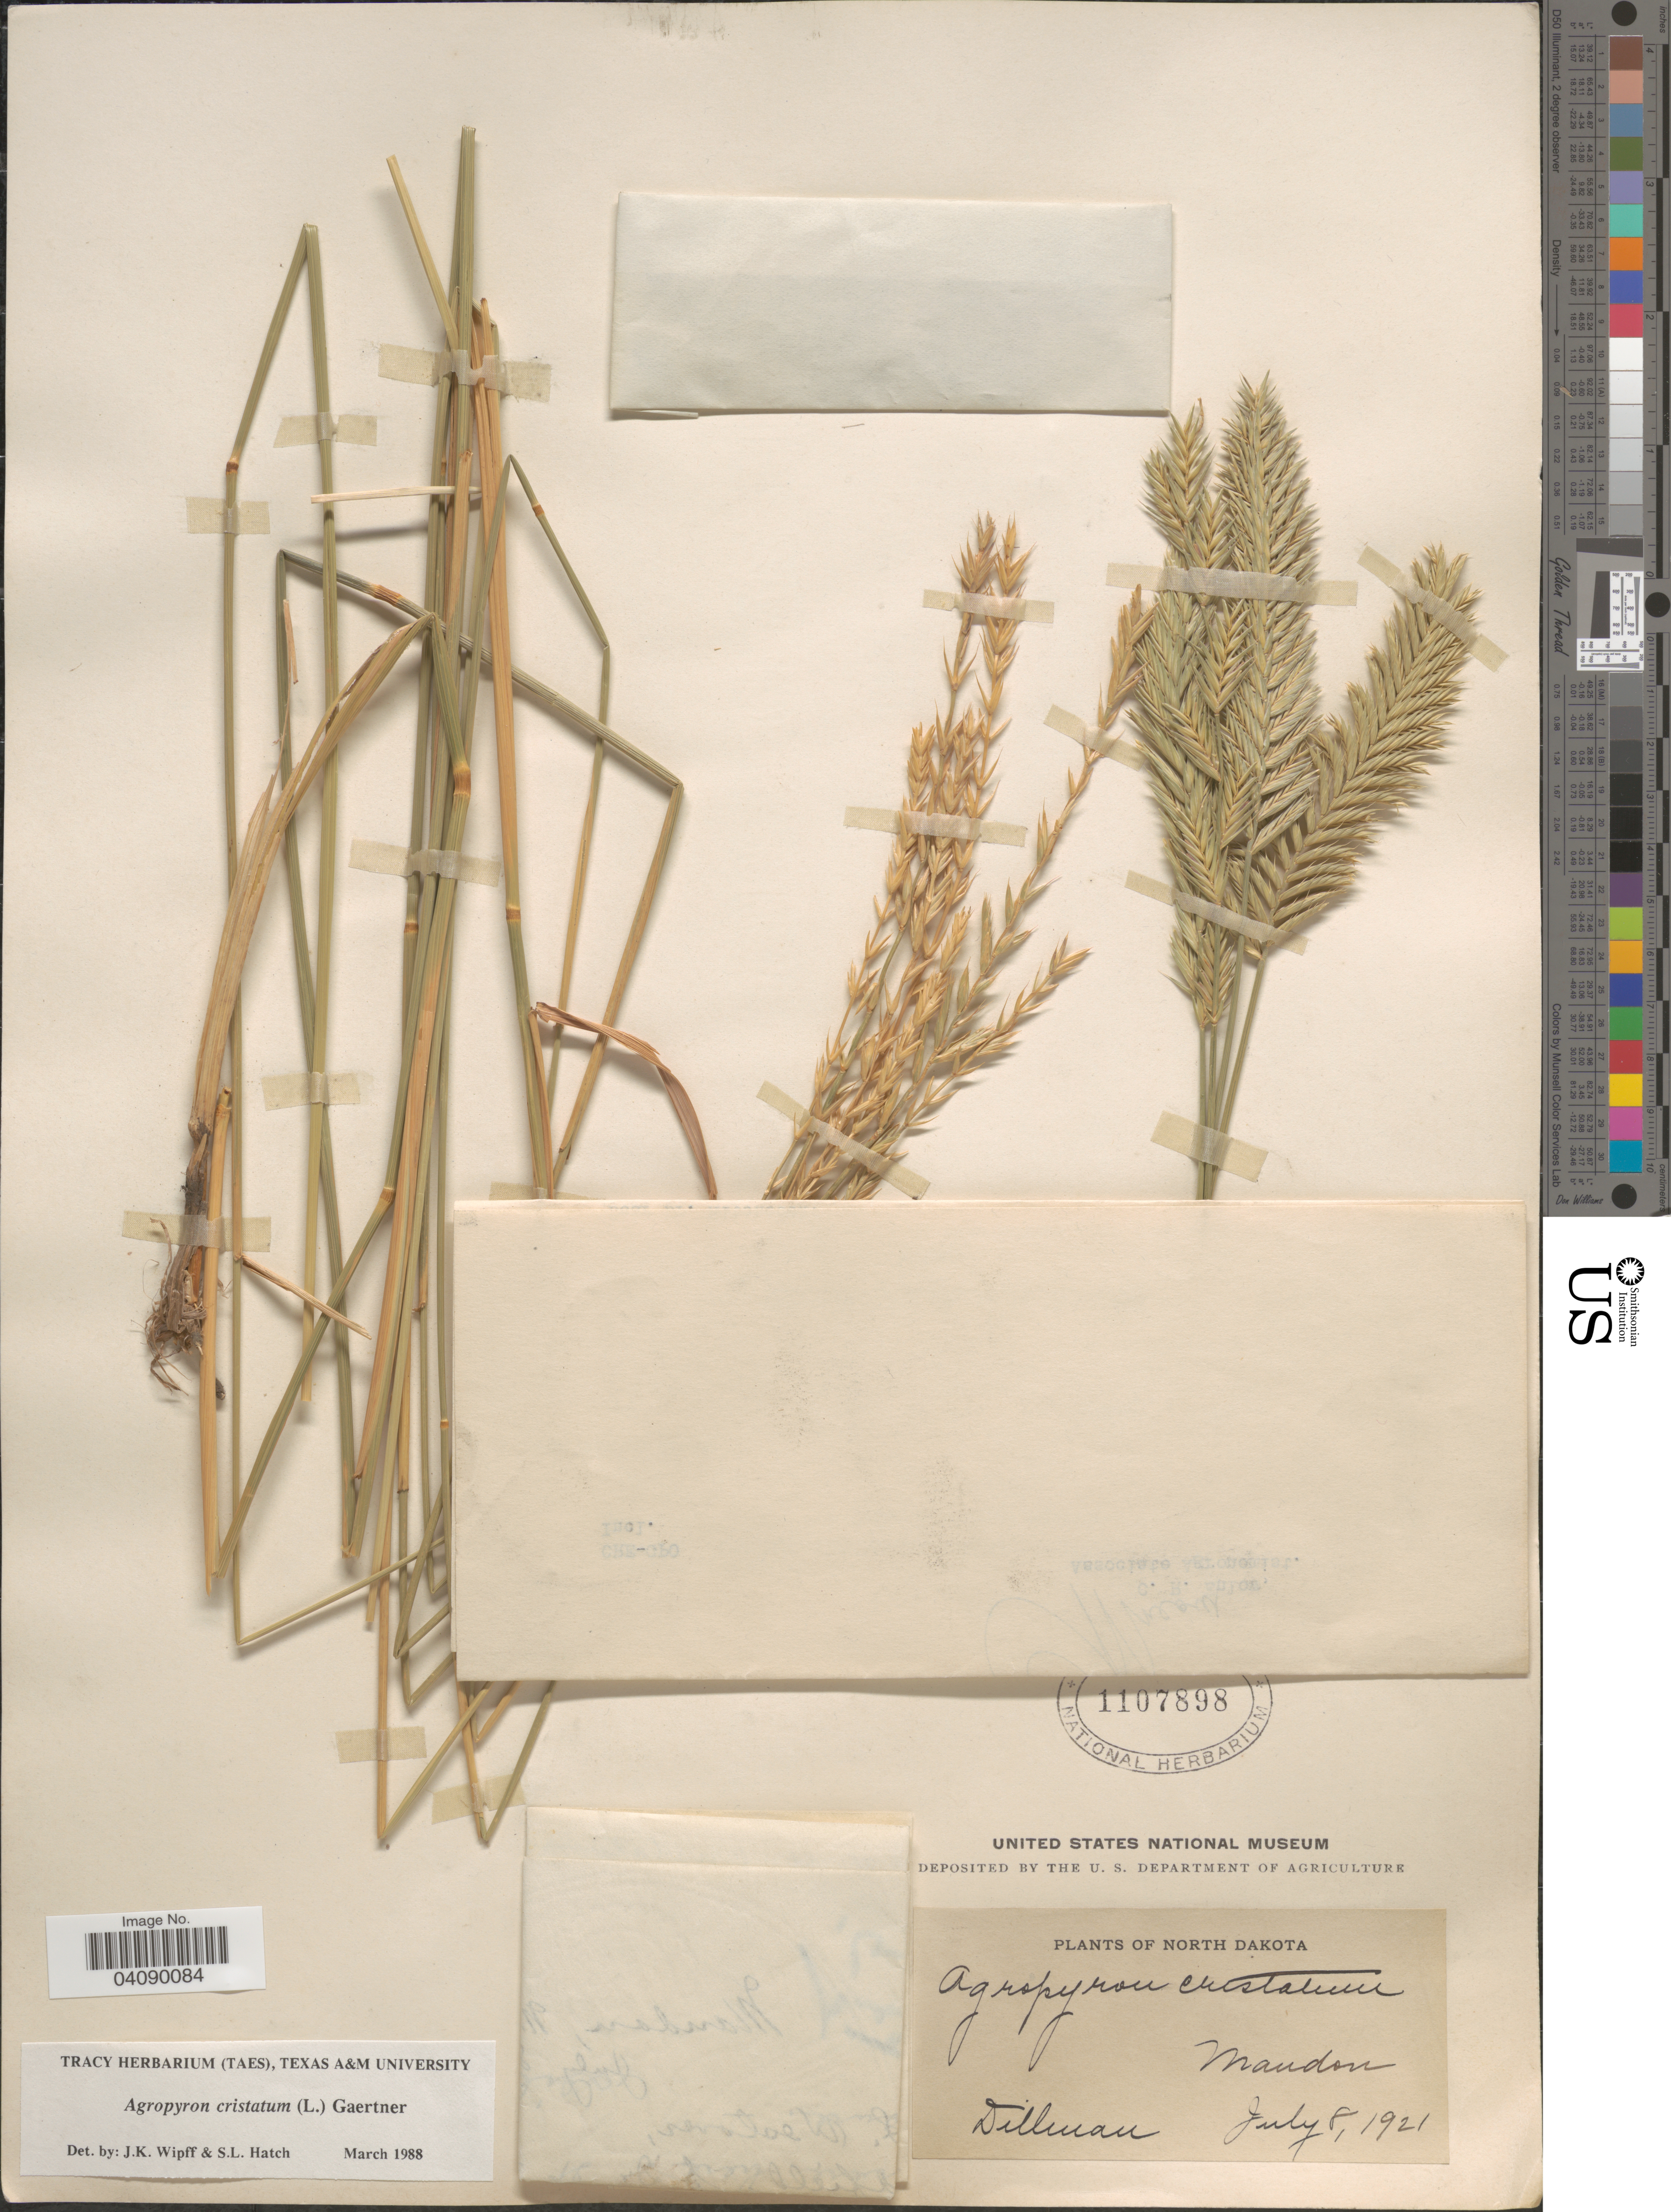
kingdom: Plantae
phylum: Tracheophyta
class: Liliopsida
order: Poales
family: Poaceae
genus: Agropyron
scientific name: Agropyron cristatum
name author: (L.) Gaertn.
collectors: Dillman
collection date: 1921-07-08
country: United States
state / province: North Dakota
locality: Mandon.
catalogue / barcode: US 1107898